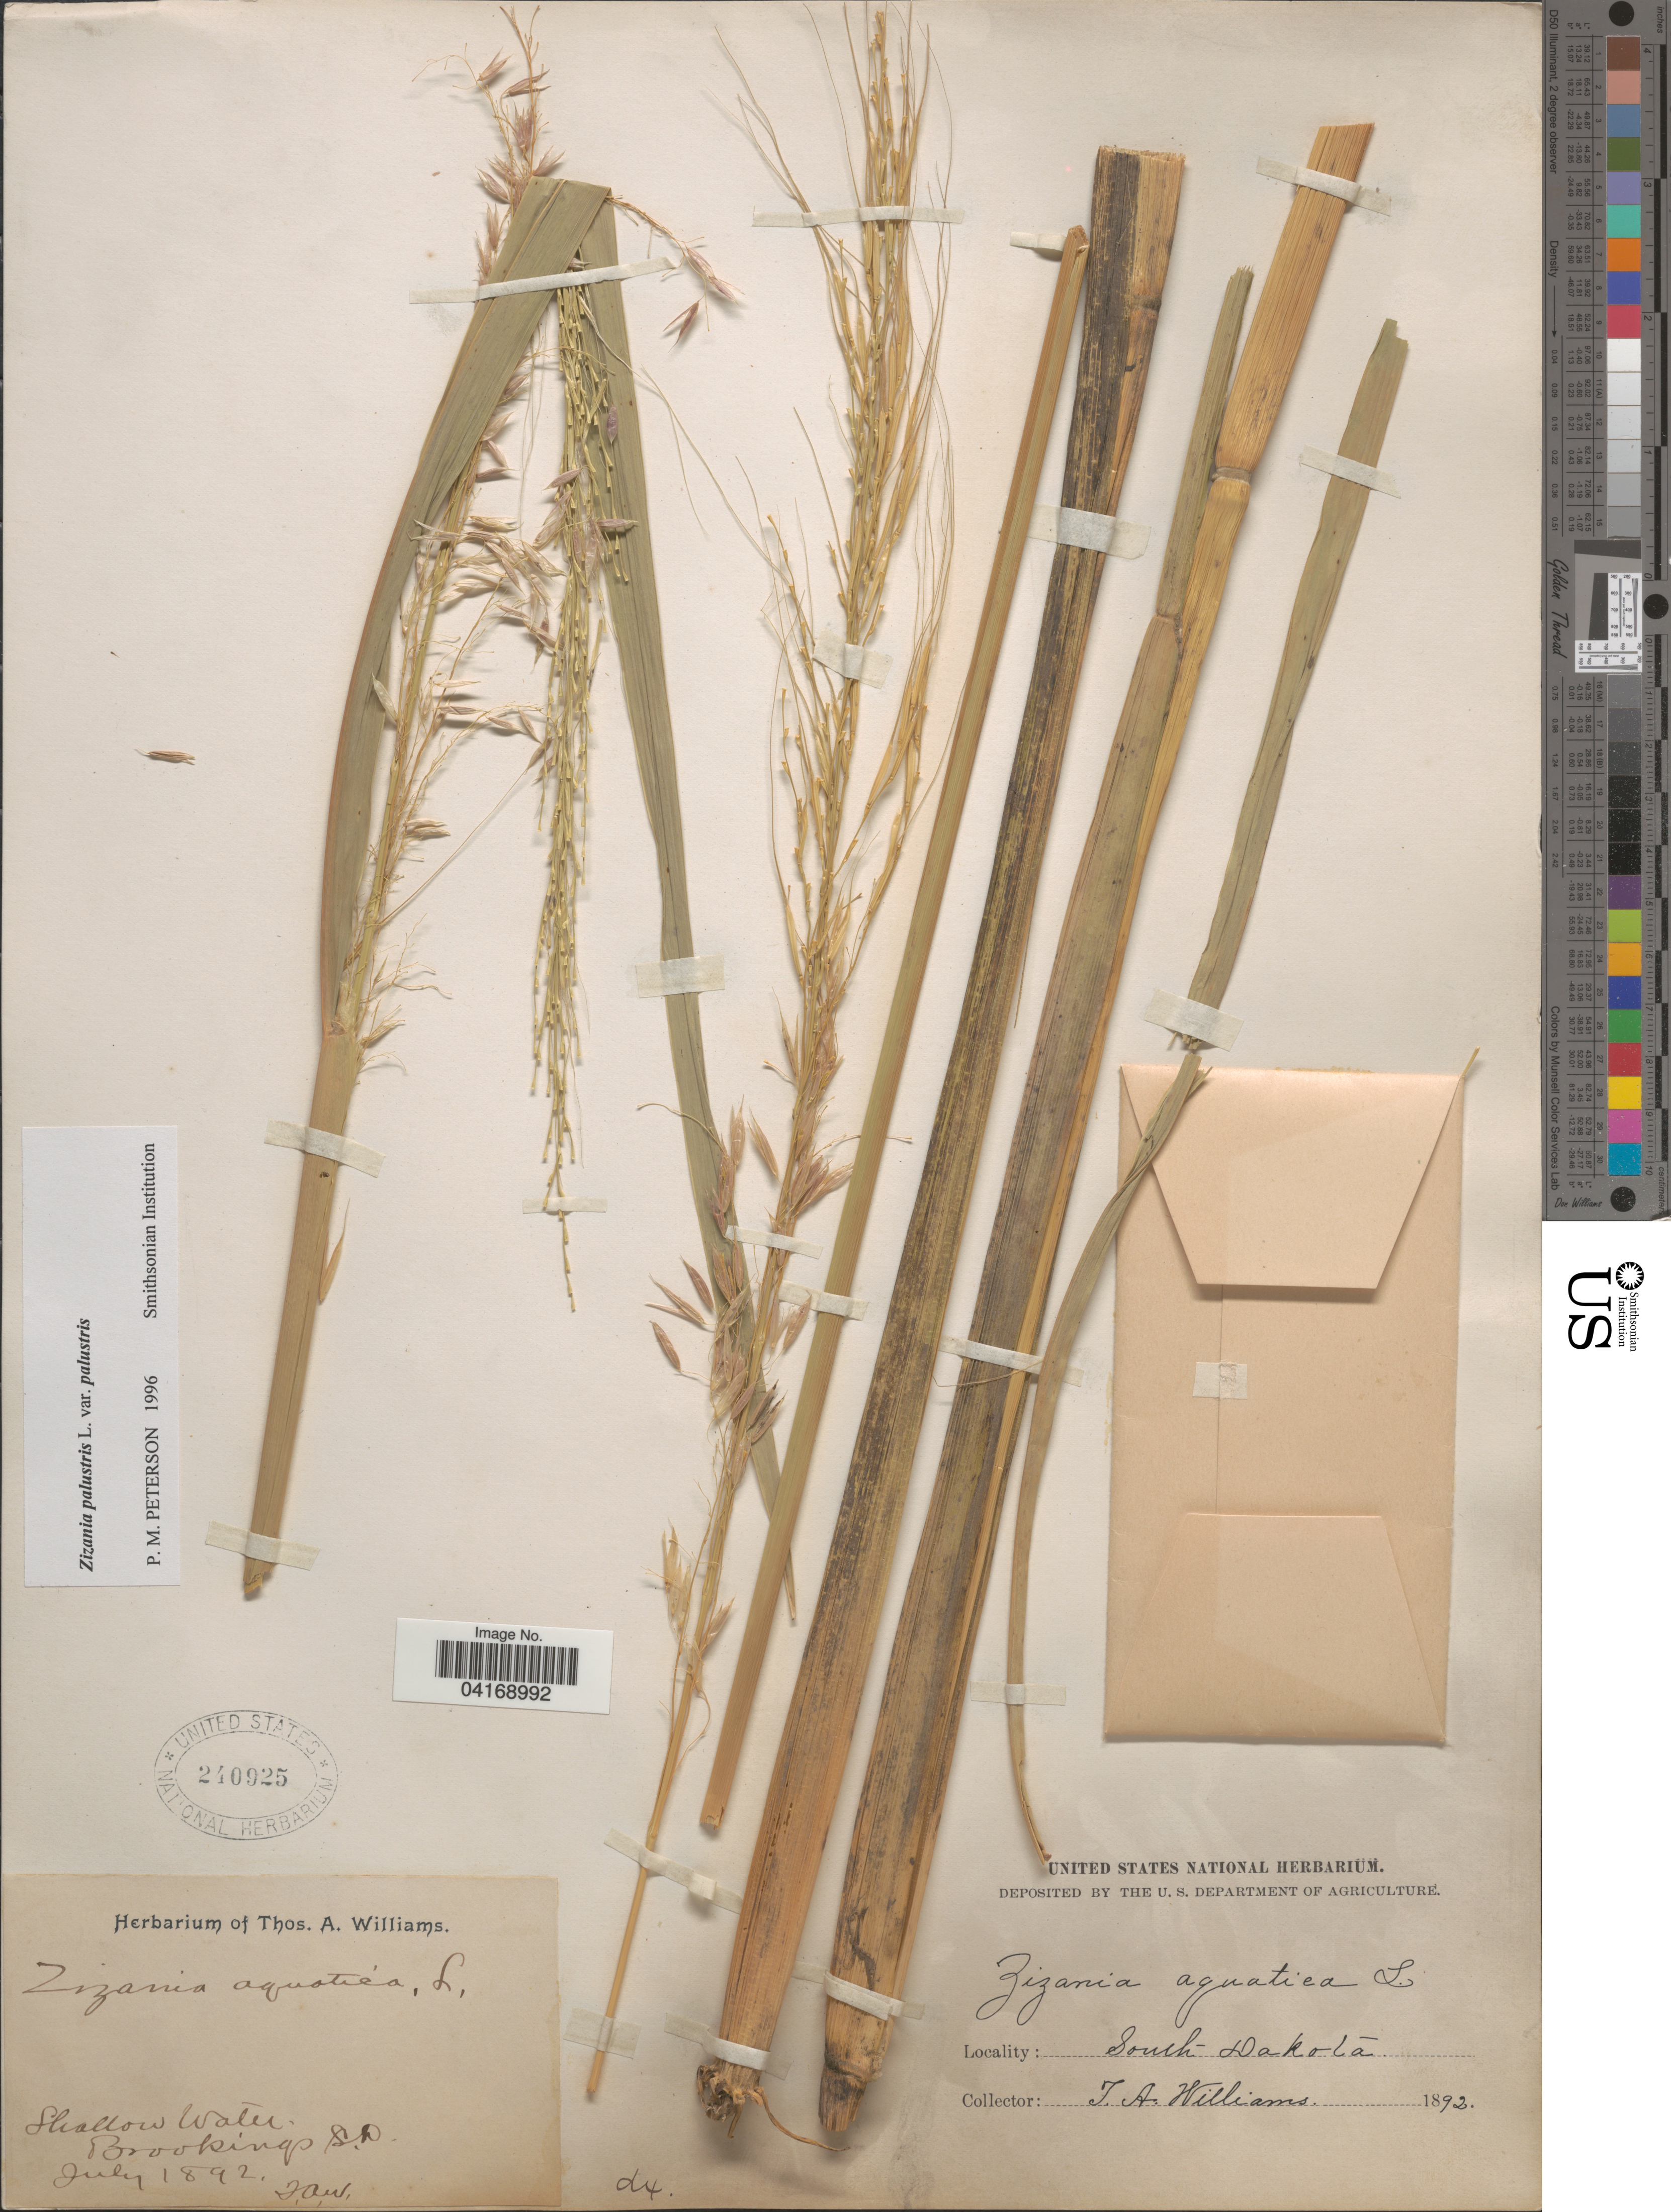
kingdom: Plantae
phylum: Tracheophyta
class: Liliopsida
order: Poales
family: Poaceae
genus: Zizania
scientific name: Zizania palustris var. palustris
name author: L.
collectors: T. A. Williams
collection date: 1892-07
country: United States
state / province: South Dakota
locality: Shallow Water. Brookings.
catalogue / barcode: US 240925